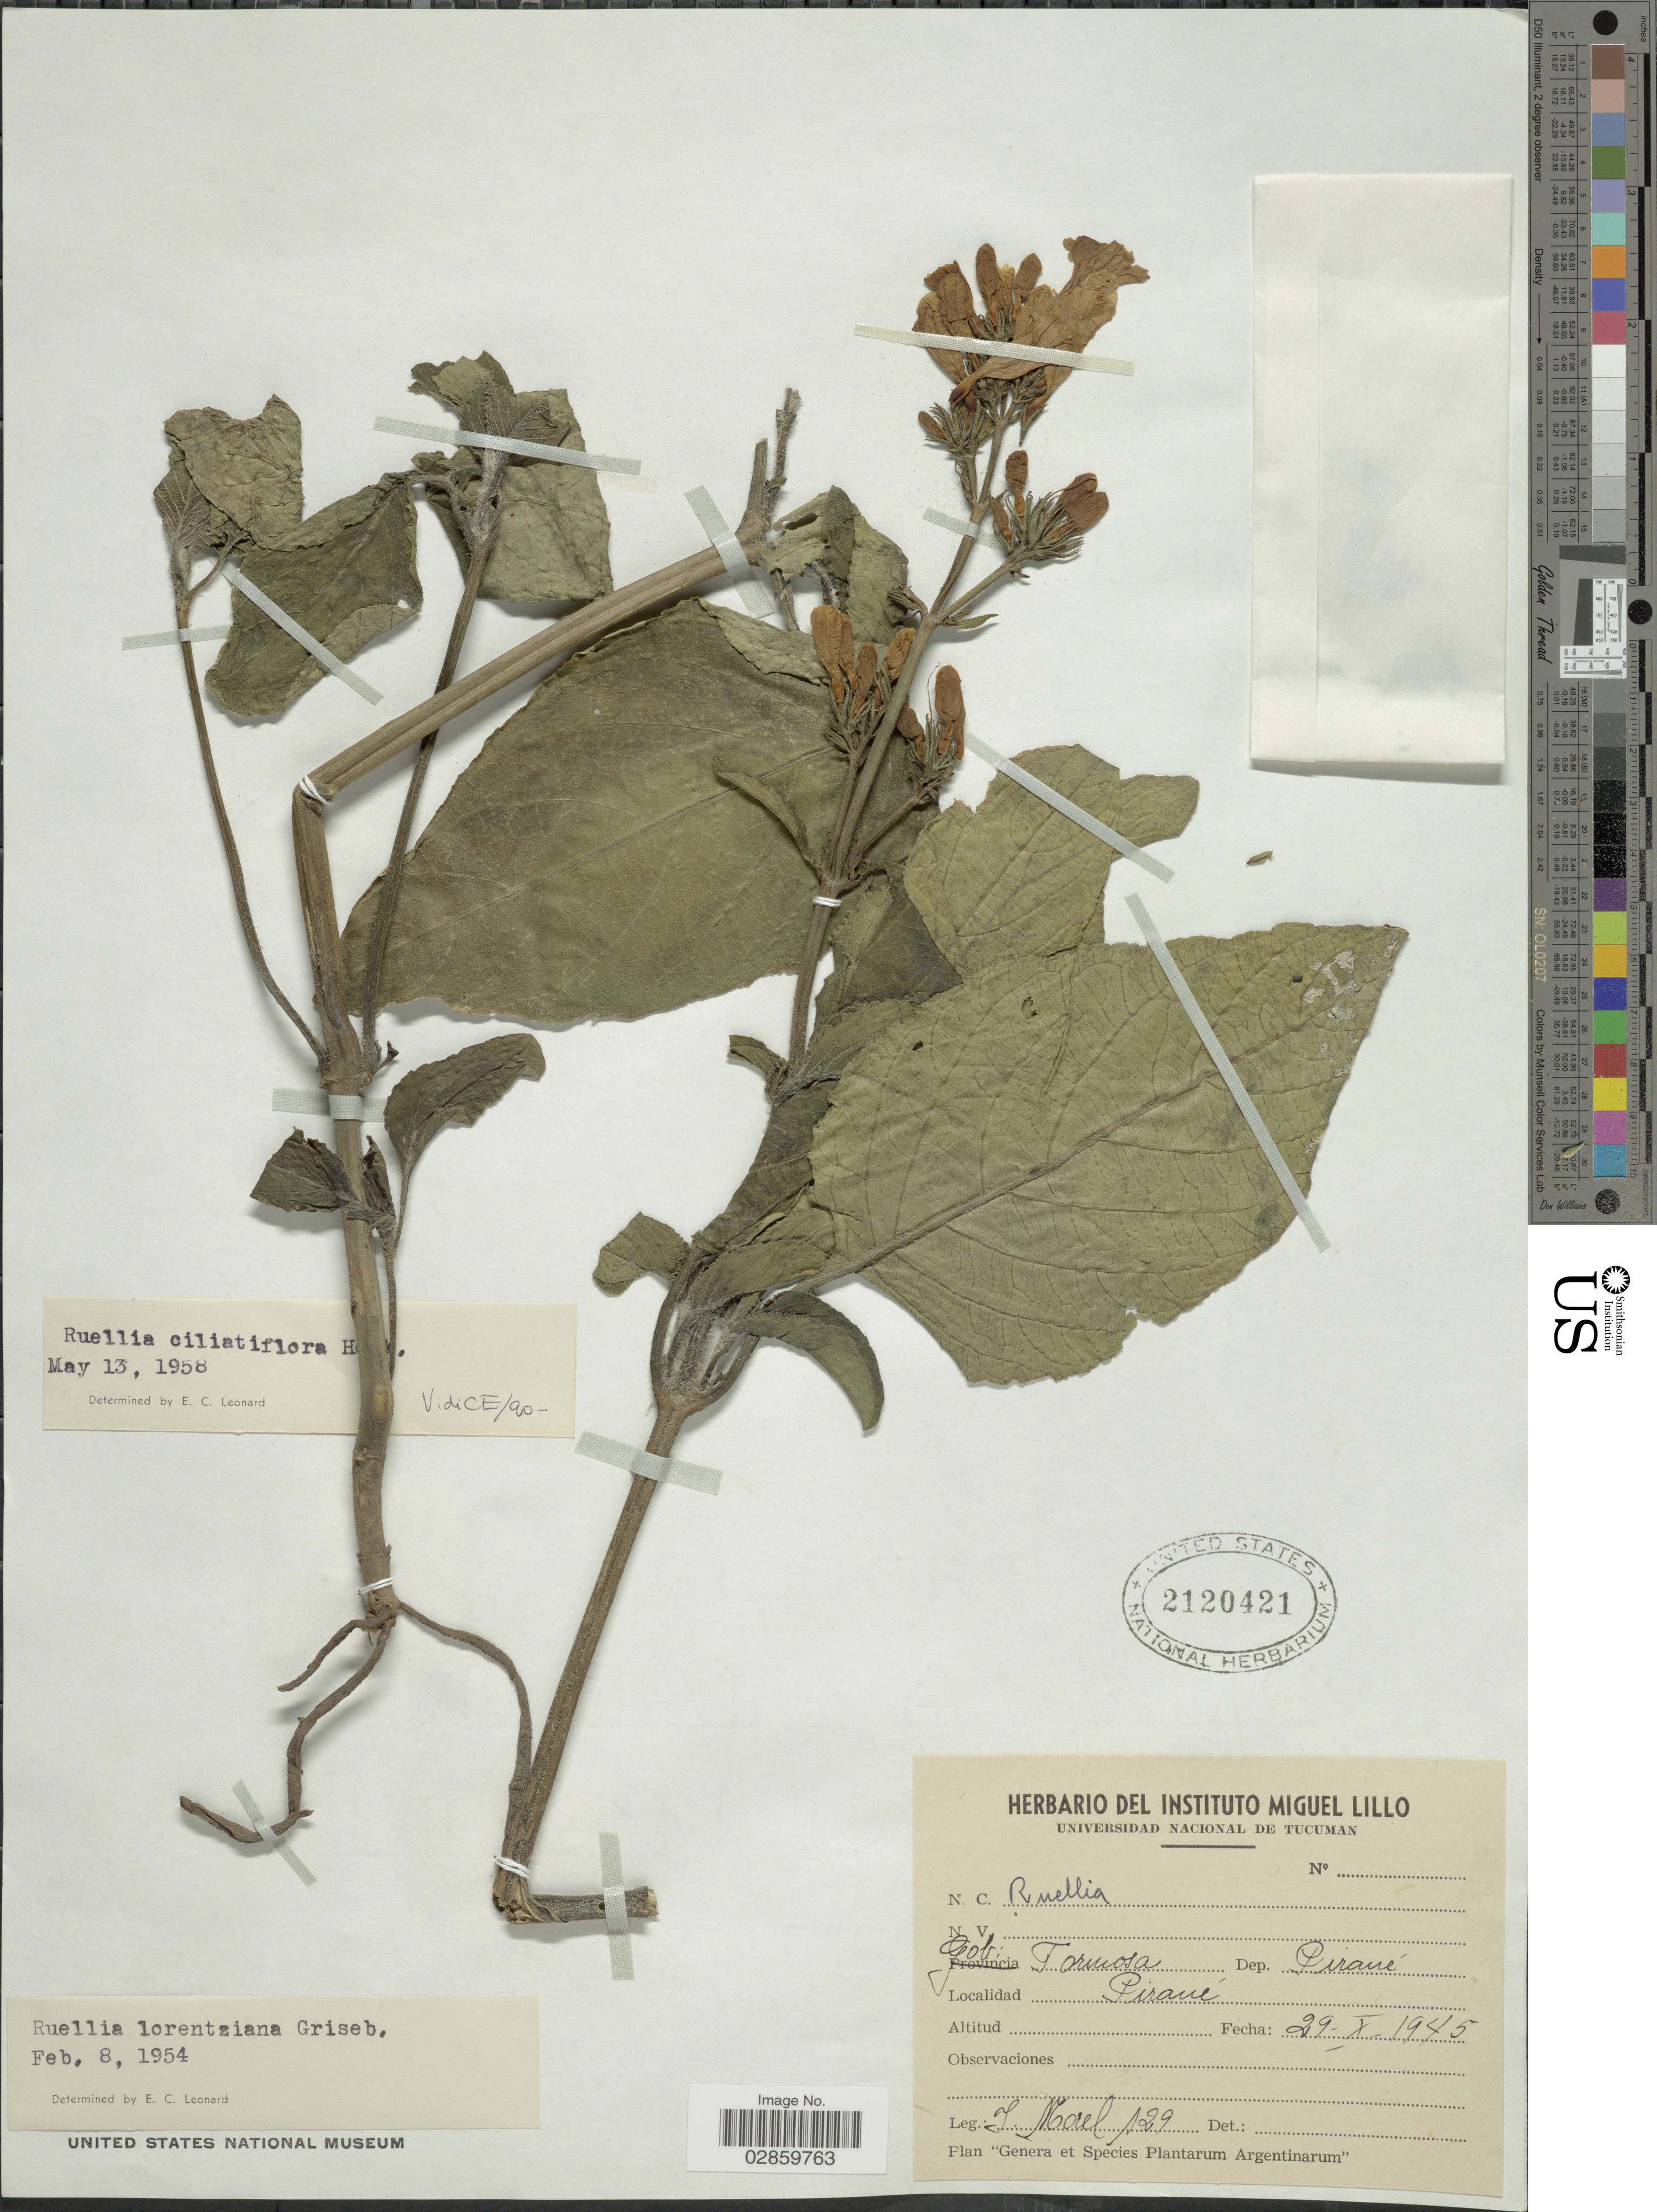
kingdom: Plantae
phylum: Tracheophyta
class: Magnoliopsida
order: Lamiales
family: Acanthaceae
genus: Ruellia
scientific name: Ruellia ciliatiflora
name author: Hook.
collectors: I. Morel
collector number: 129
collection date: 1945-10-29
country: Argentina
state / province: Formosa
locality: Gob.: Formosa. Dep. Pirané. Pirané.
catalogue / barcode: US 2120421